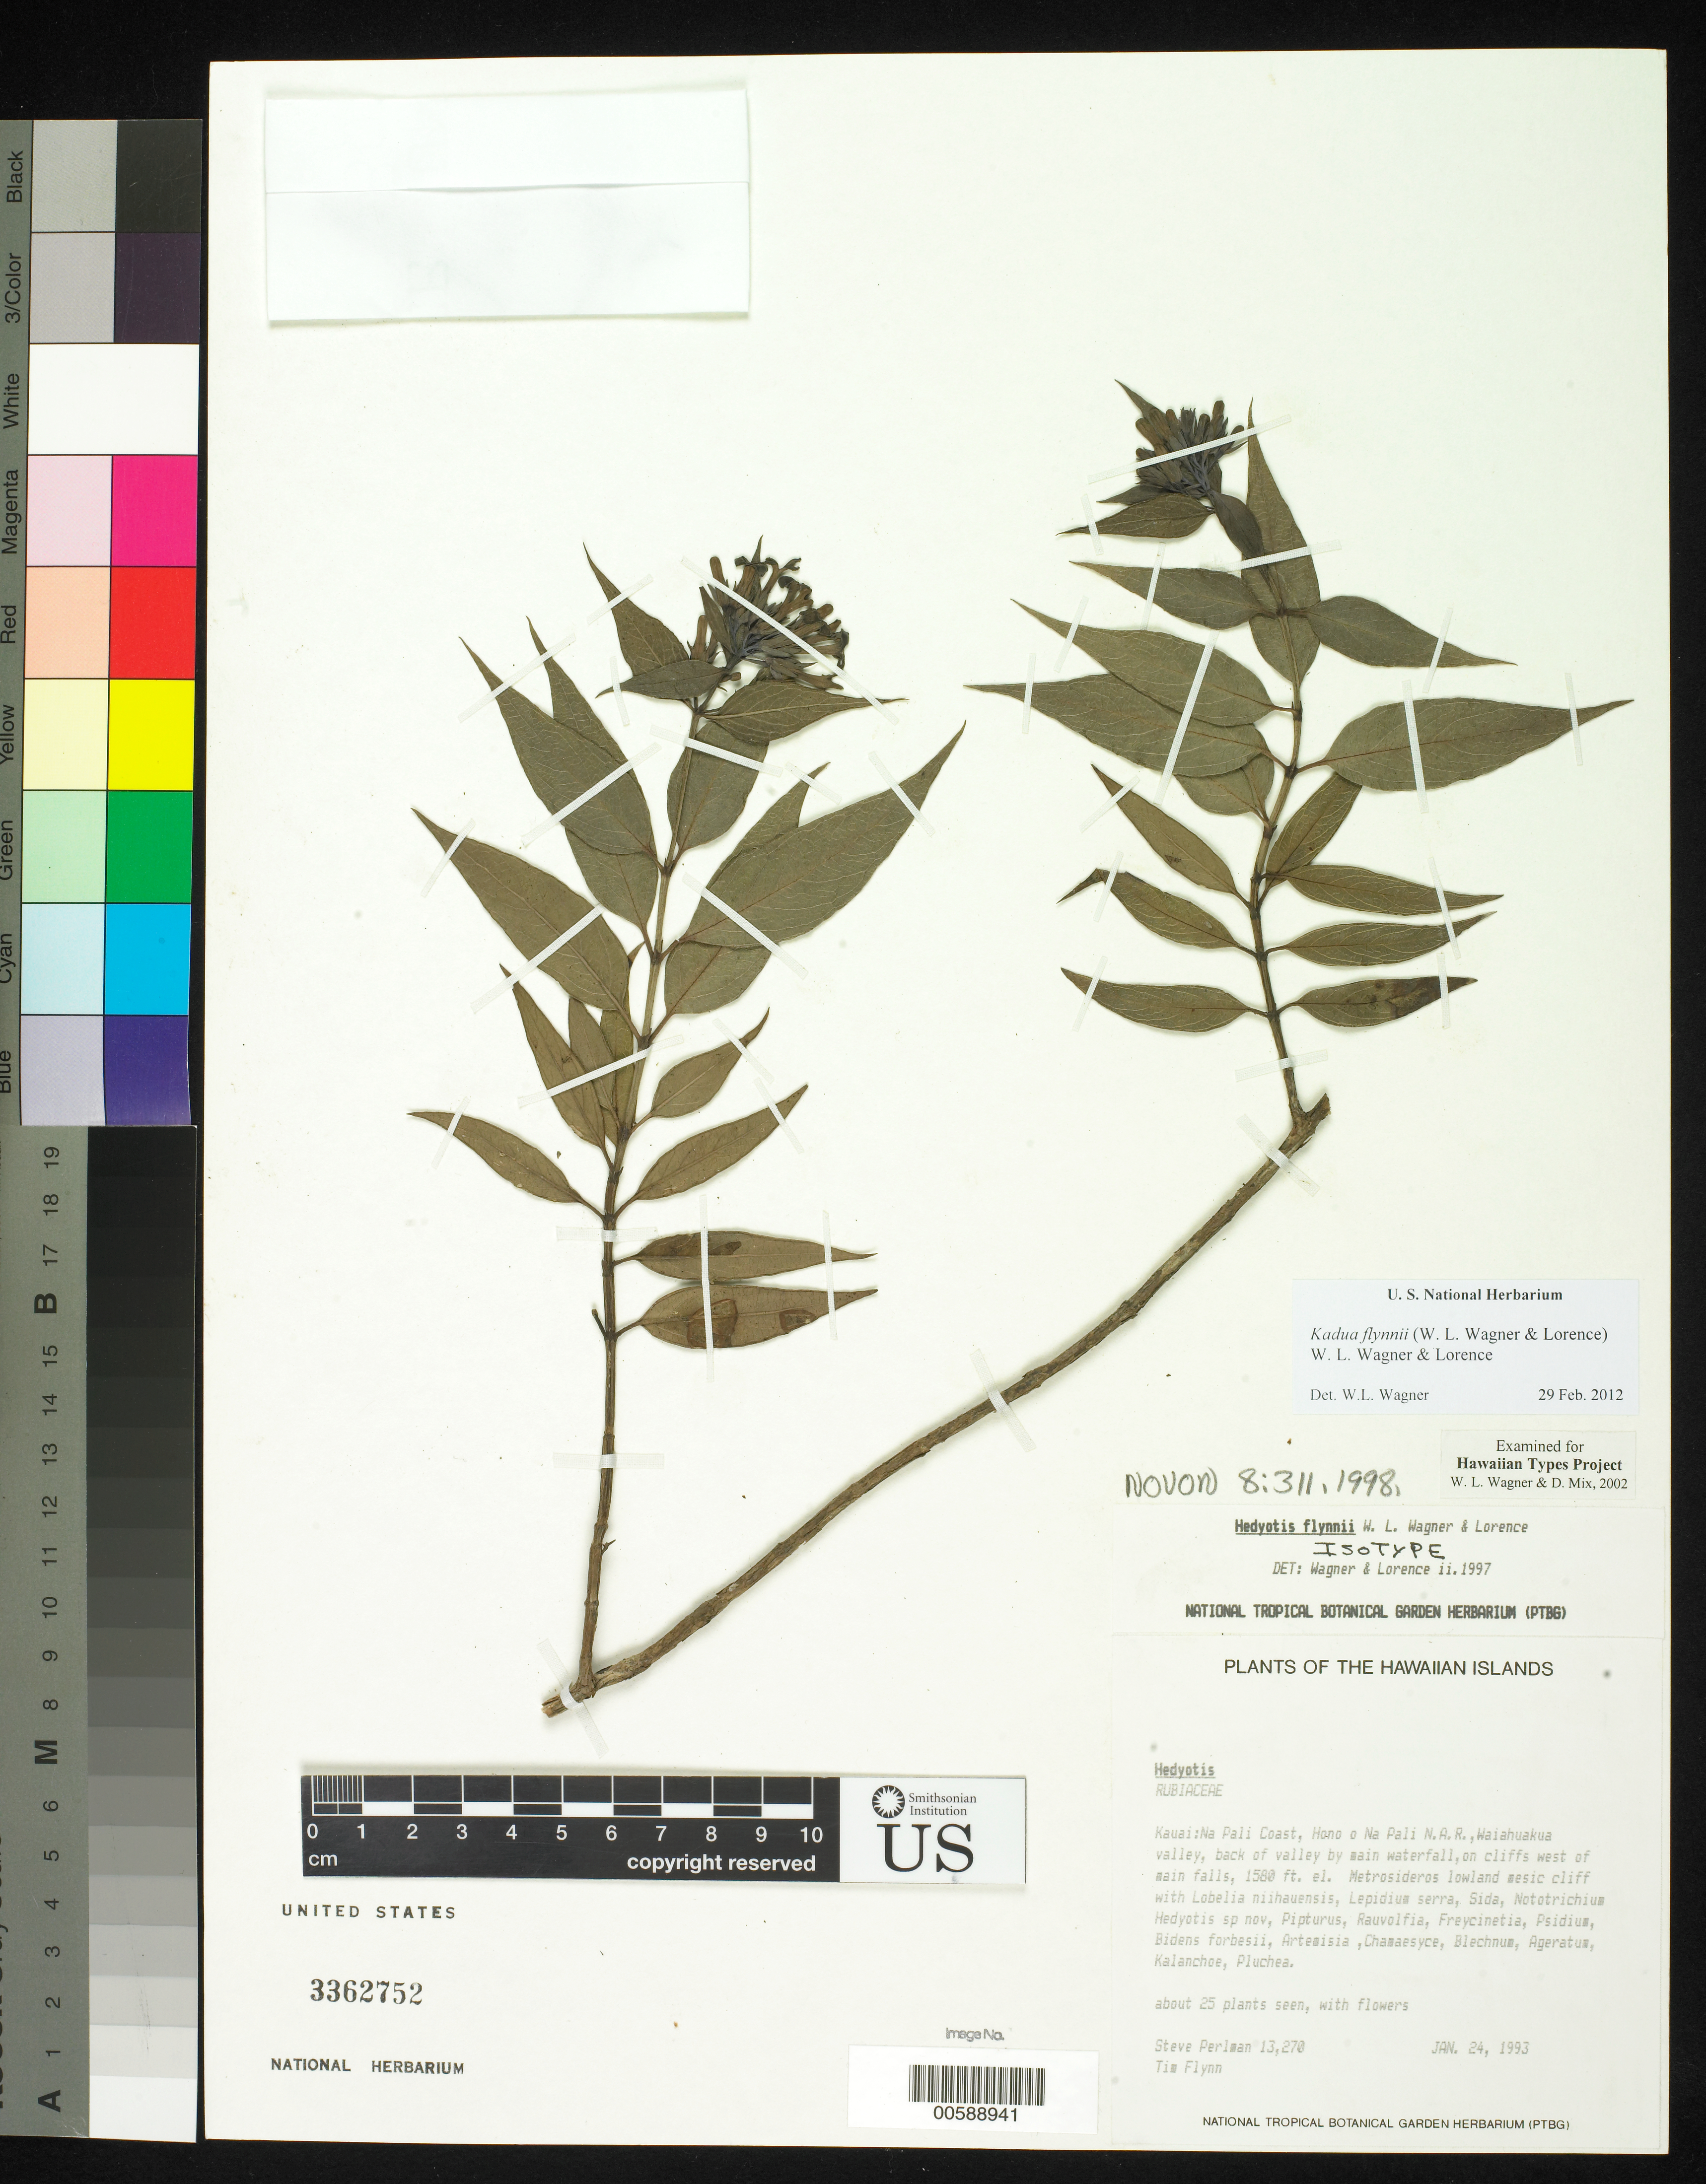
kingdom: Plantae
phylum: Tracheophyta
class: Magnoliopsida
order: Gentianales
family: Rubiaceae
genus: Hedyotis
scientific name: Hedyotis flynnii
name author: W.L. Wagner & Lorence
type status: Isotype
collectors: S. P. Perlman & T. W. Flynn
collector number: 13270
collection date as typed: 24 Jan 1993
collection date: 1993-01-24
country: United States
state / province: Hawaii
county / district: Kauai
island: Kaua'i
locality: Na Pali coast, Hono o Na Pali N.A.R., Waiahuakua Valley, back of valley of main waterfall, cliffs W of main falls.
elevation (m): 482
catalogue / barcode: US 3362752